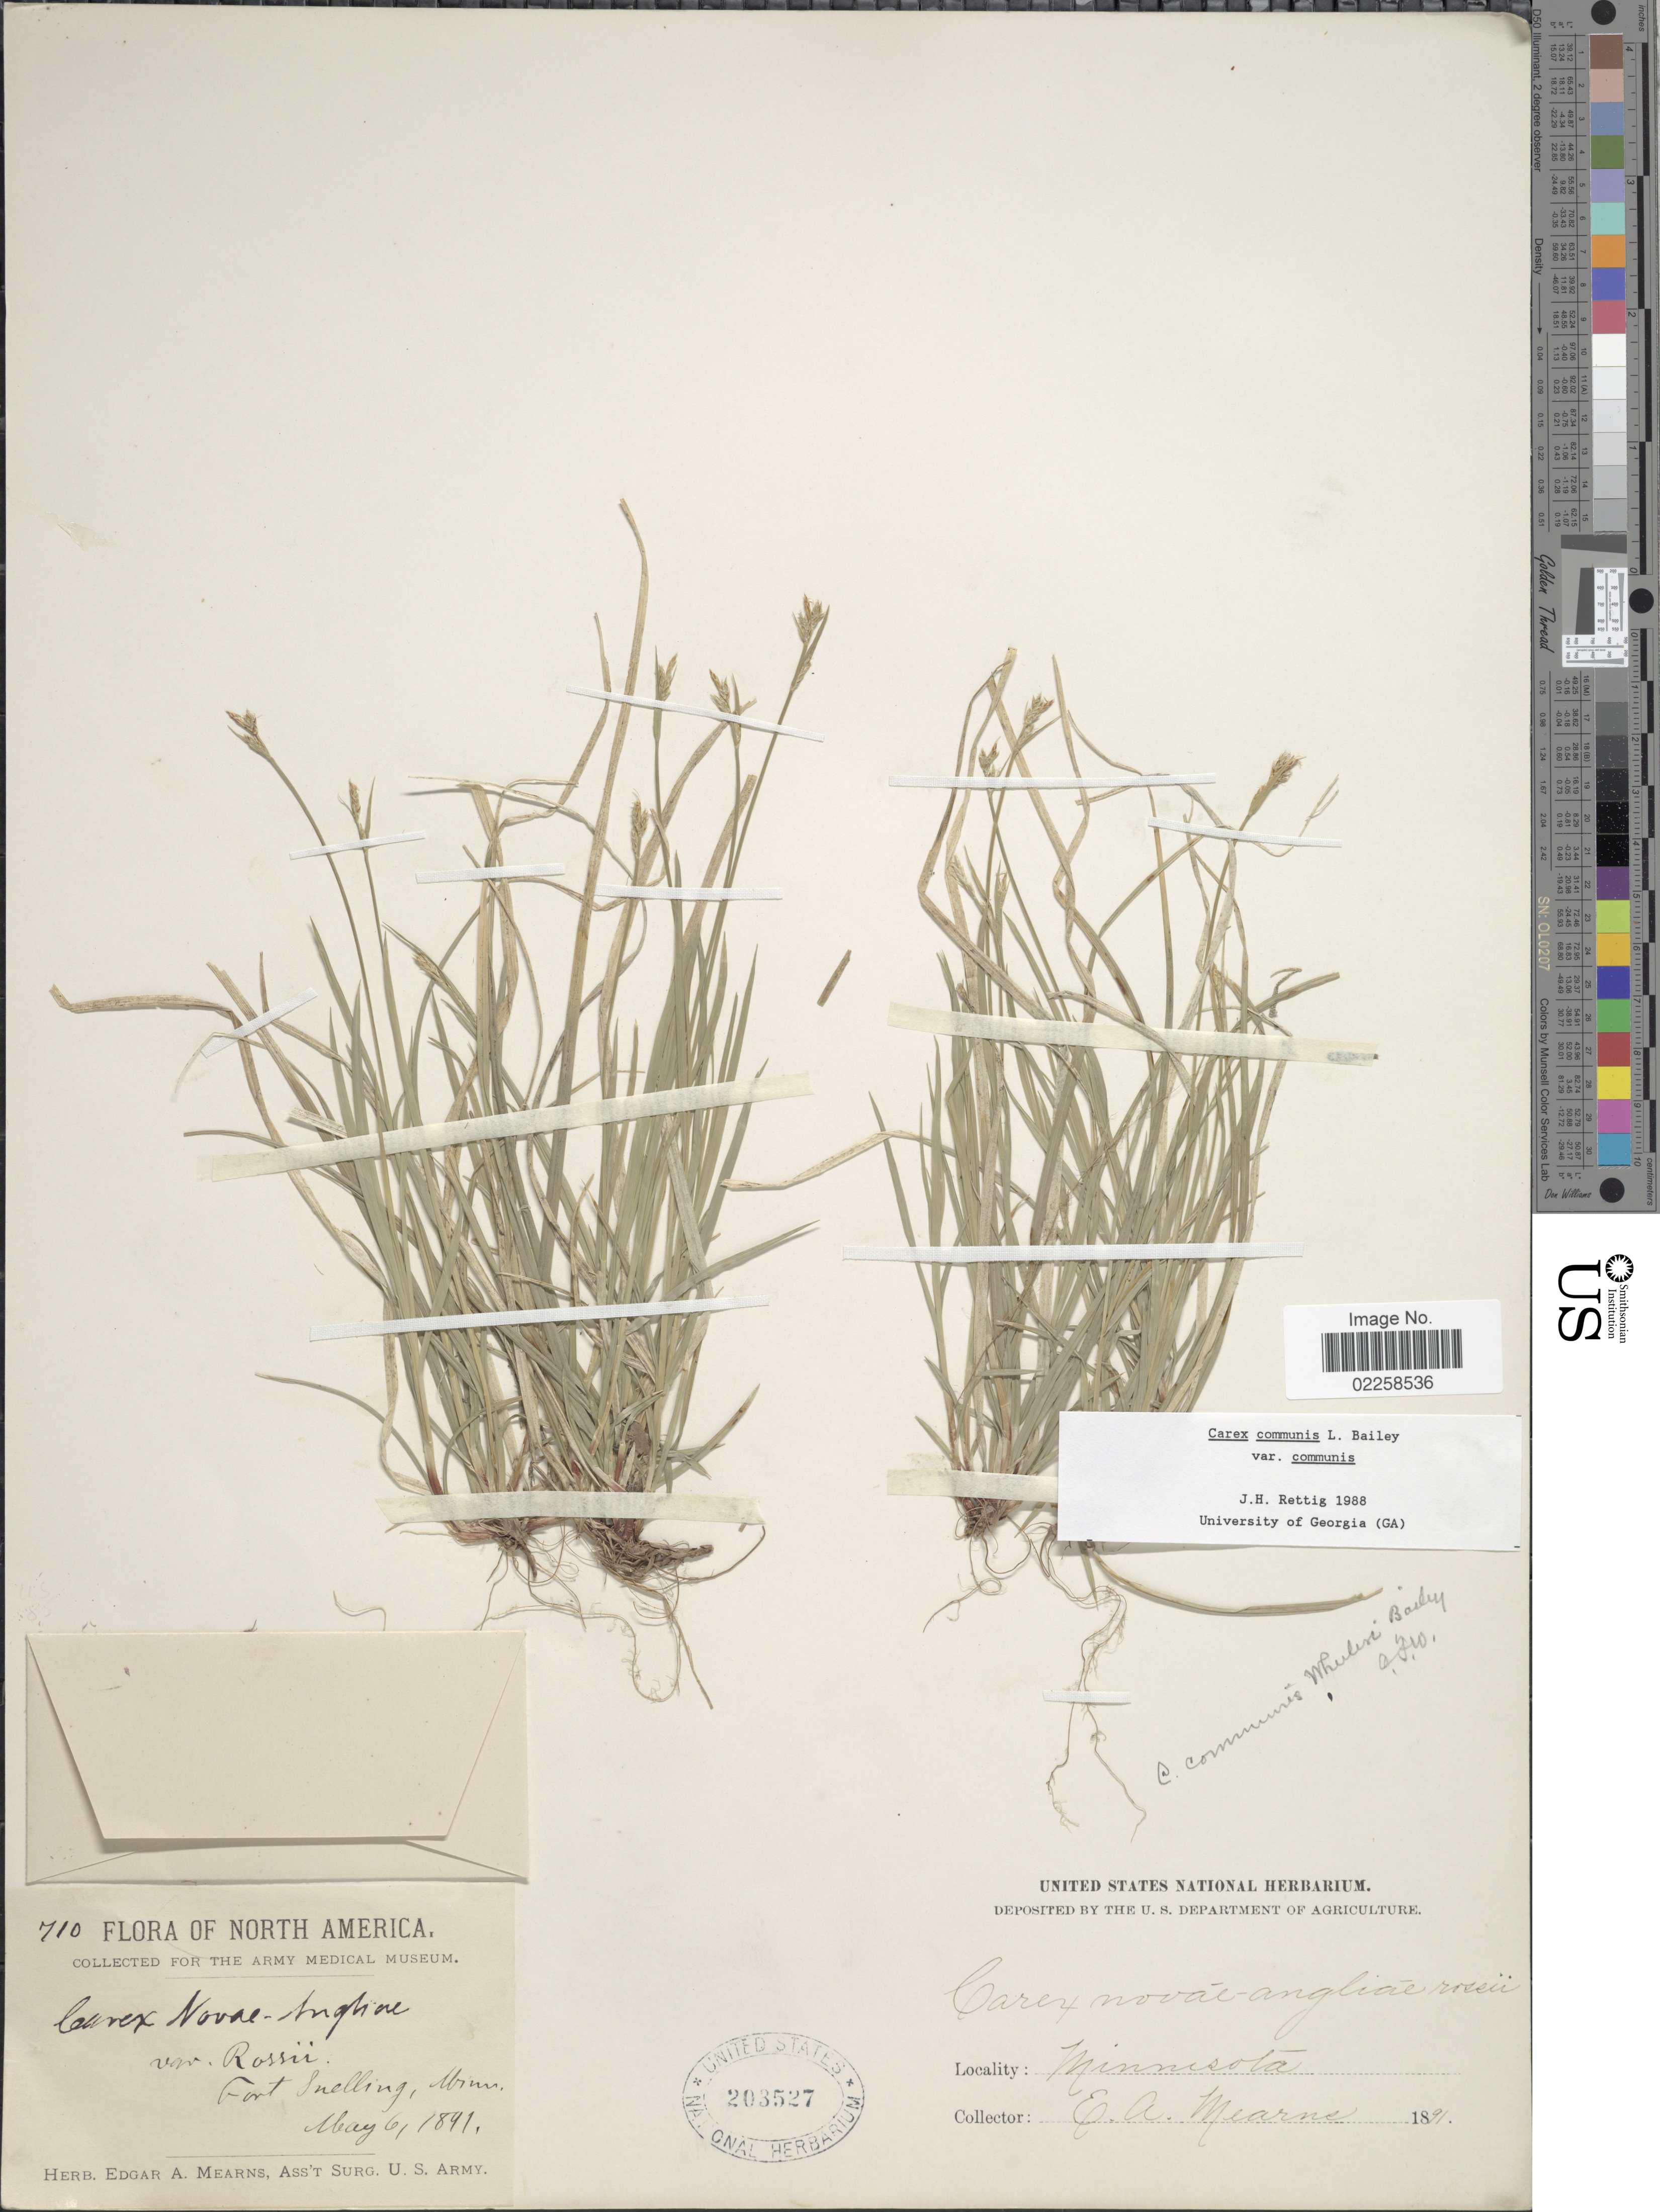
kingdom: Plantae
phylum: Tracheophyta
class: Liliopsida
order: Poales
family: Cyperaceae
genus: Carex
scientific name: Carex communis var. communis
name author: L.H. Bailey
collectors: E. A. Mearns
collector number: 710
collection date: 1891-05-06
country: United States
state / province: Minnesota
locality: Fort Snelling,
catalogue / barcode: US 203527